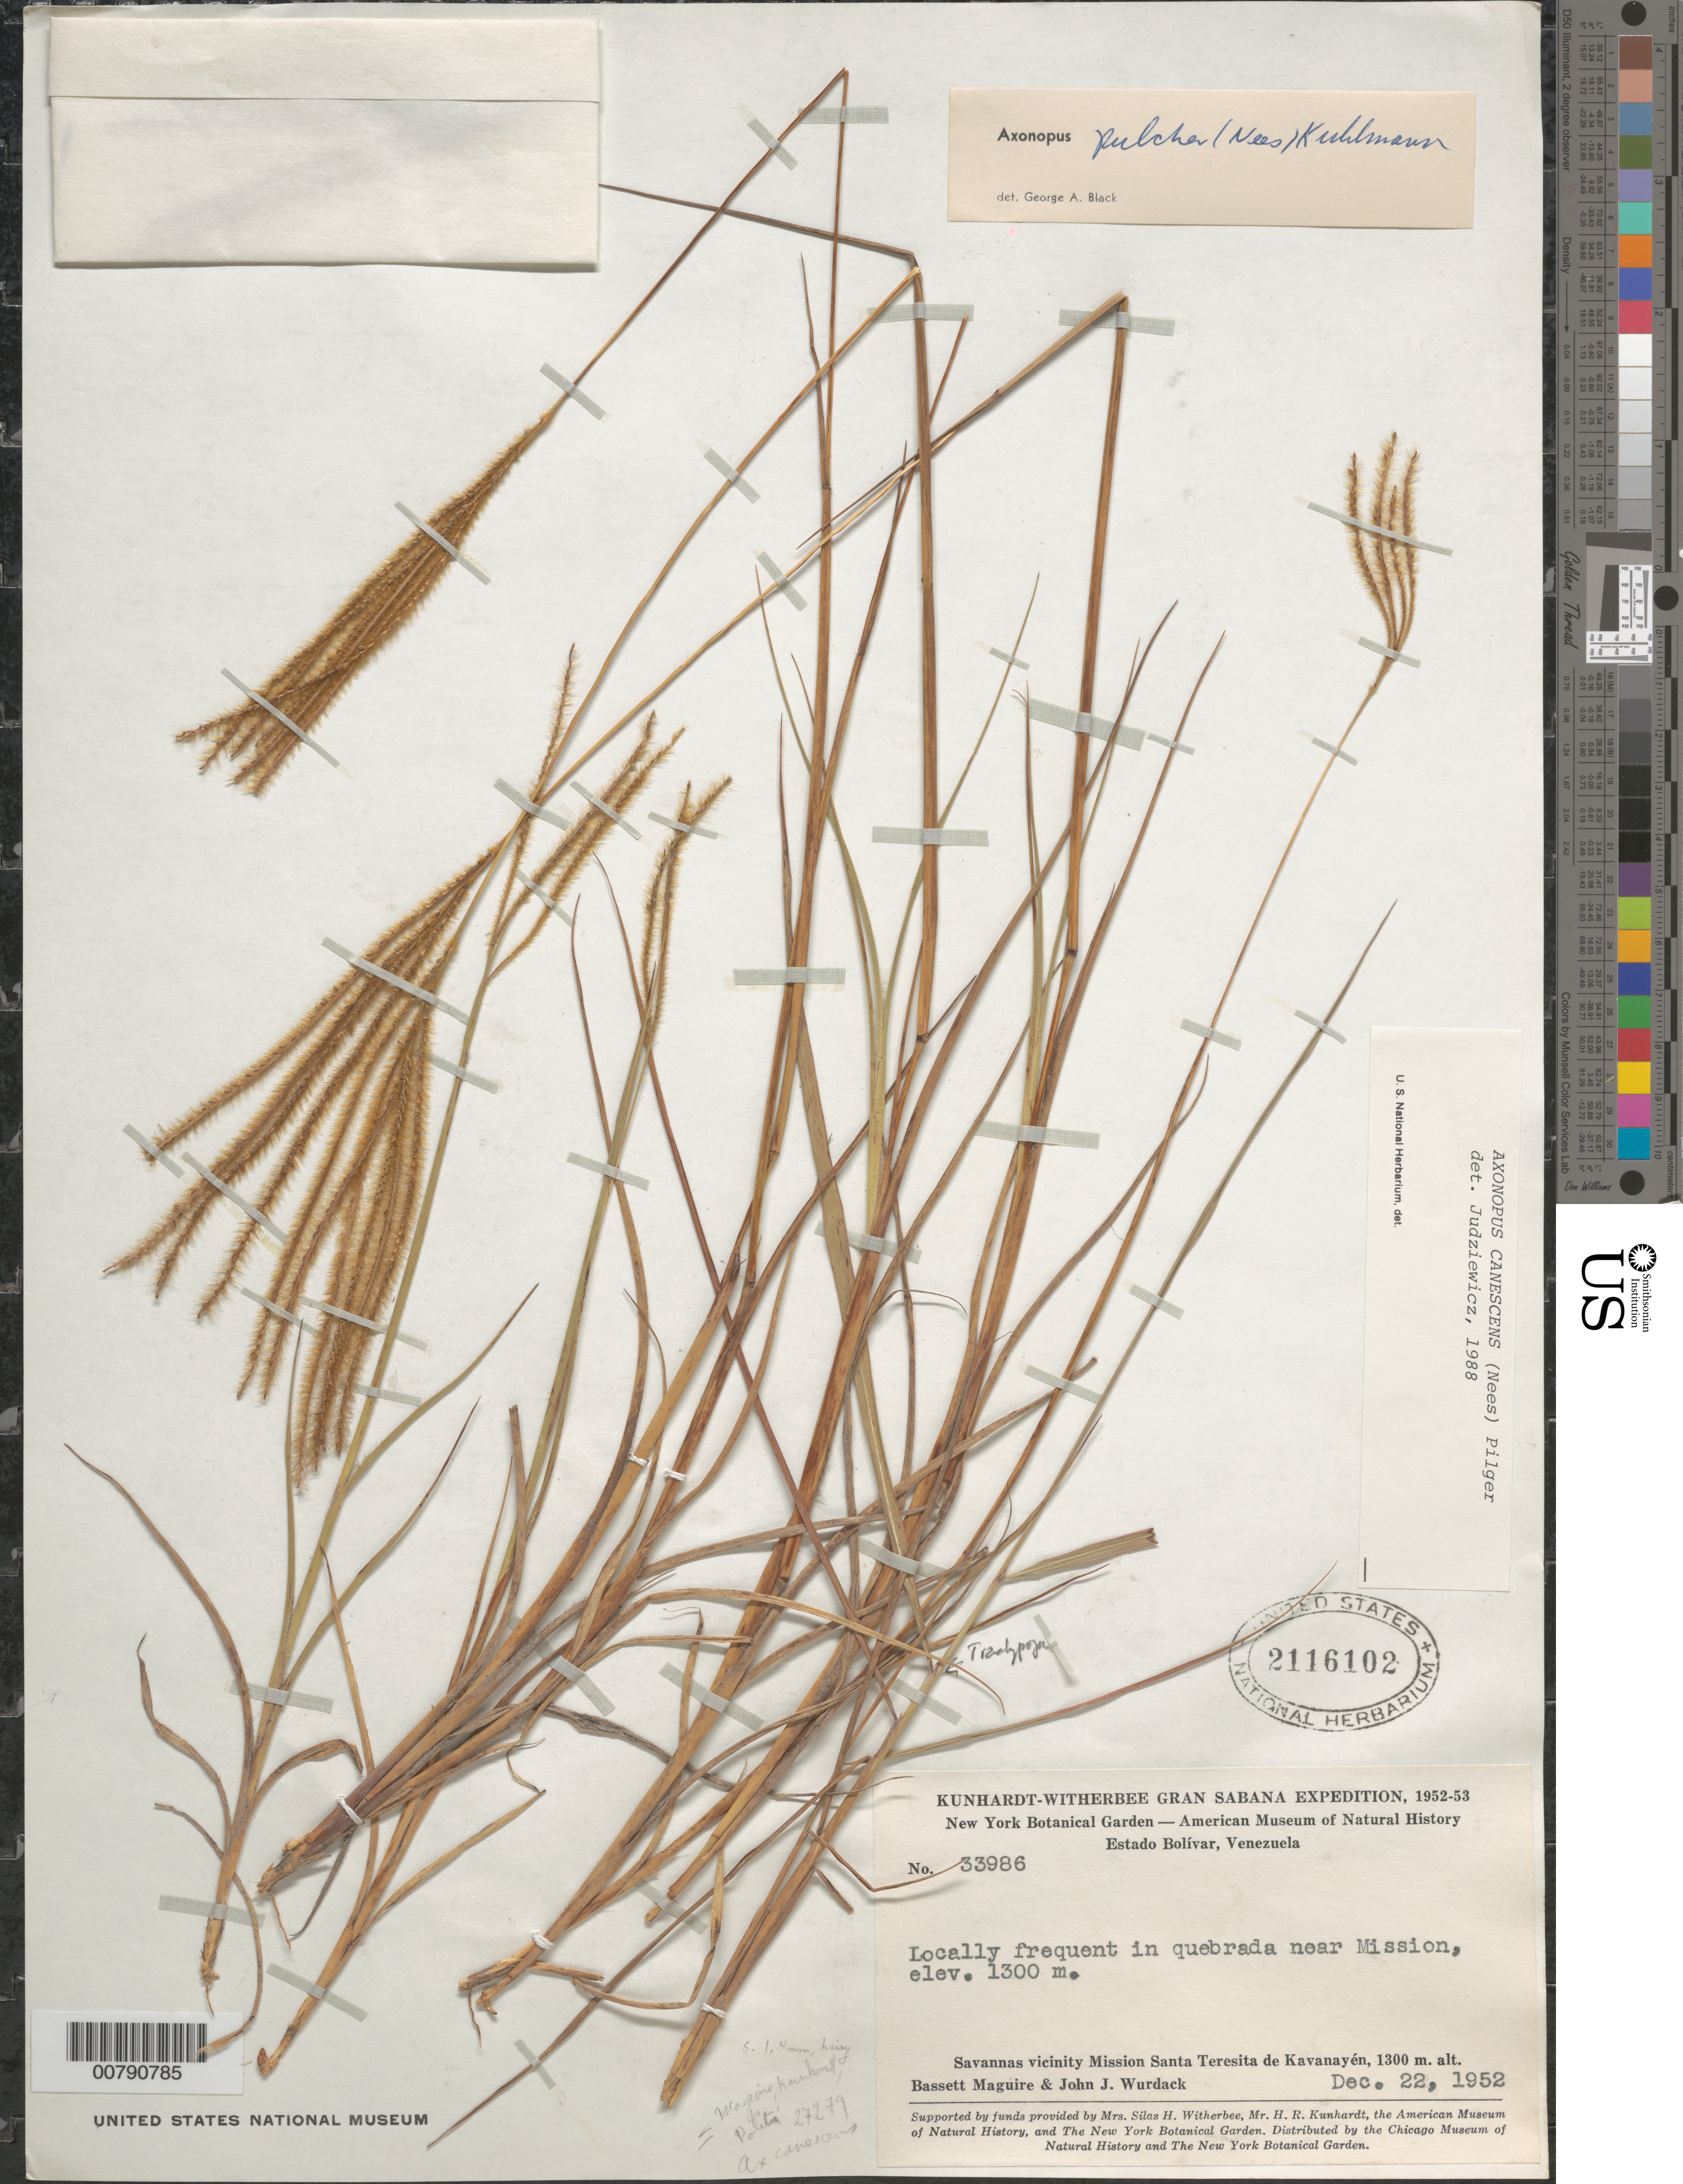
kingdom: Plantae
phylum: Tracheophyta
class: Liliopsida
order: Poales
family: Poaceae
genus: Axonopus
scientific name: Axonopus canescens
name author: (Nees ex Trin.) Pilg.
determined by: Judziewicz, E. J.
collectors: B. Maguire & J. J. Wurdack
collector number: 33986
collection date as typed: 22-Dec-52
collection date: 1952-12-22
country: Venezuela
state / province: Bolívar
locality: Mission Santa Teresita de Kavanayén, vicinity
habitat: Quebrada near Mission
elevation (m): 1300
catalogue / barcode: US 2116102